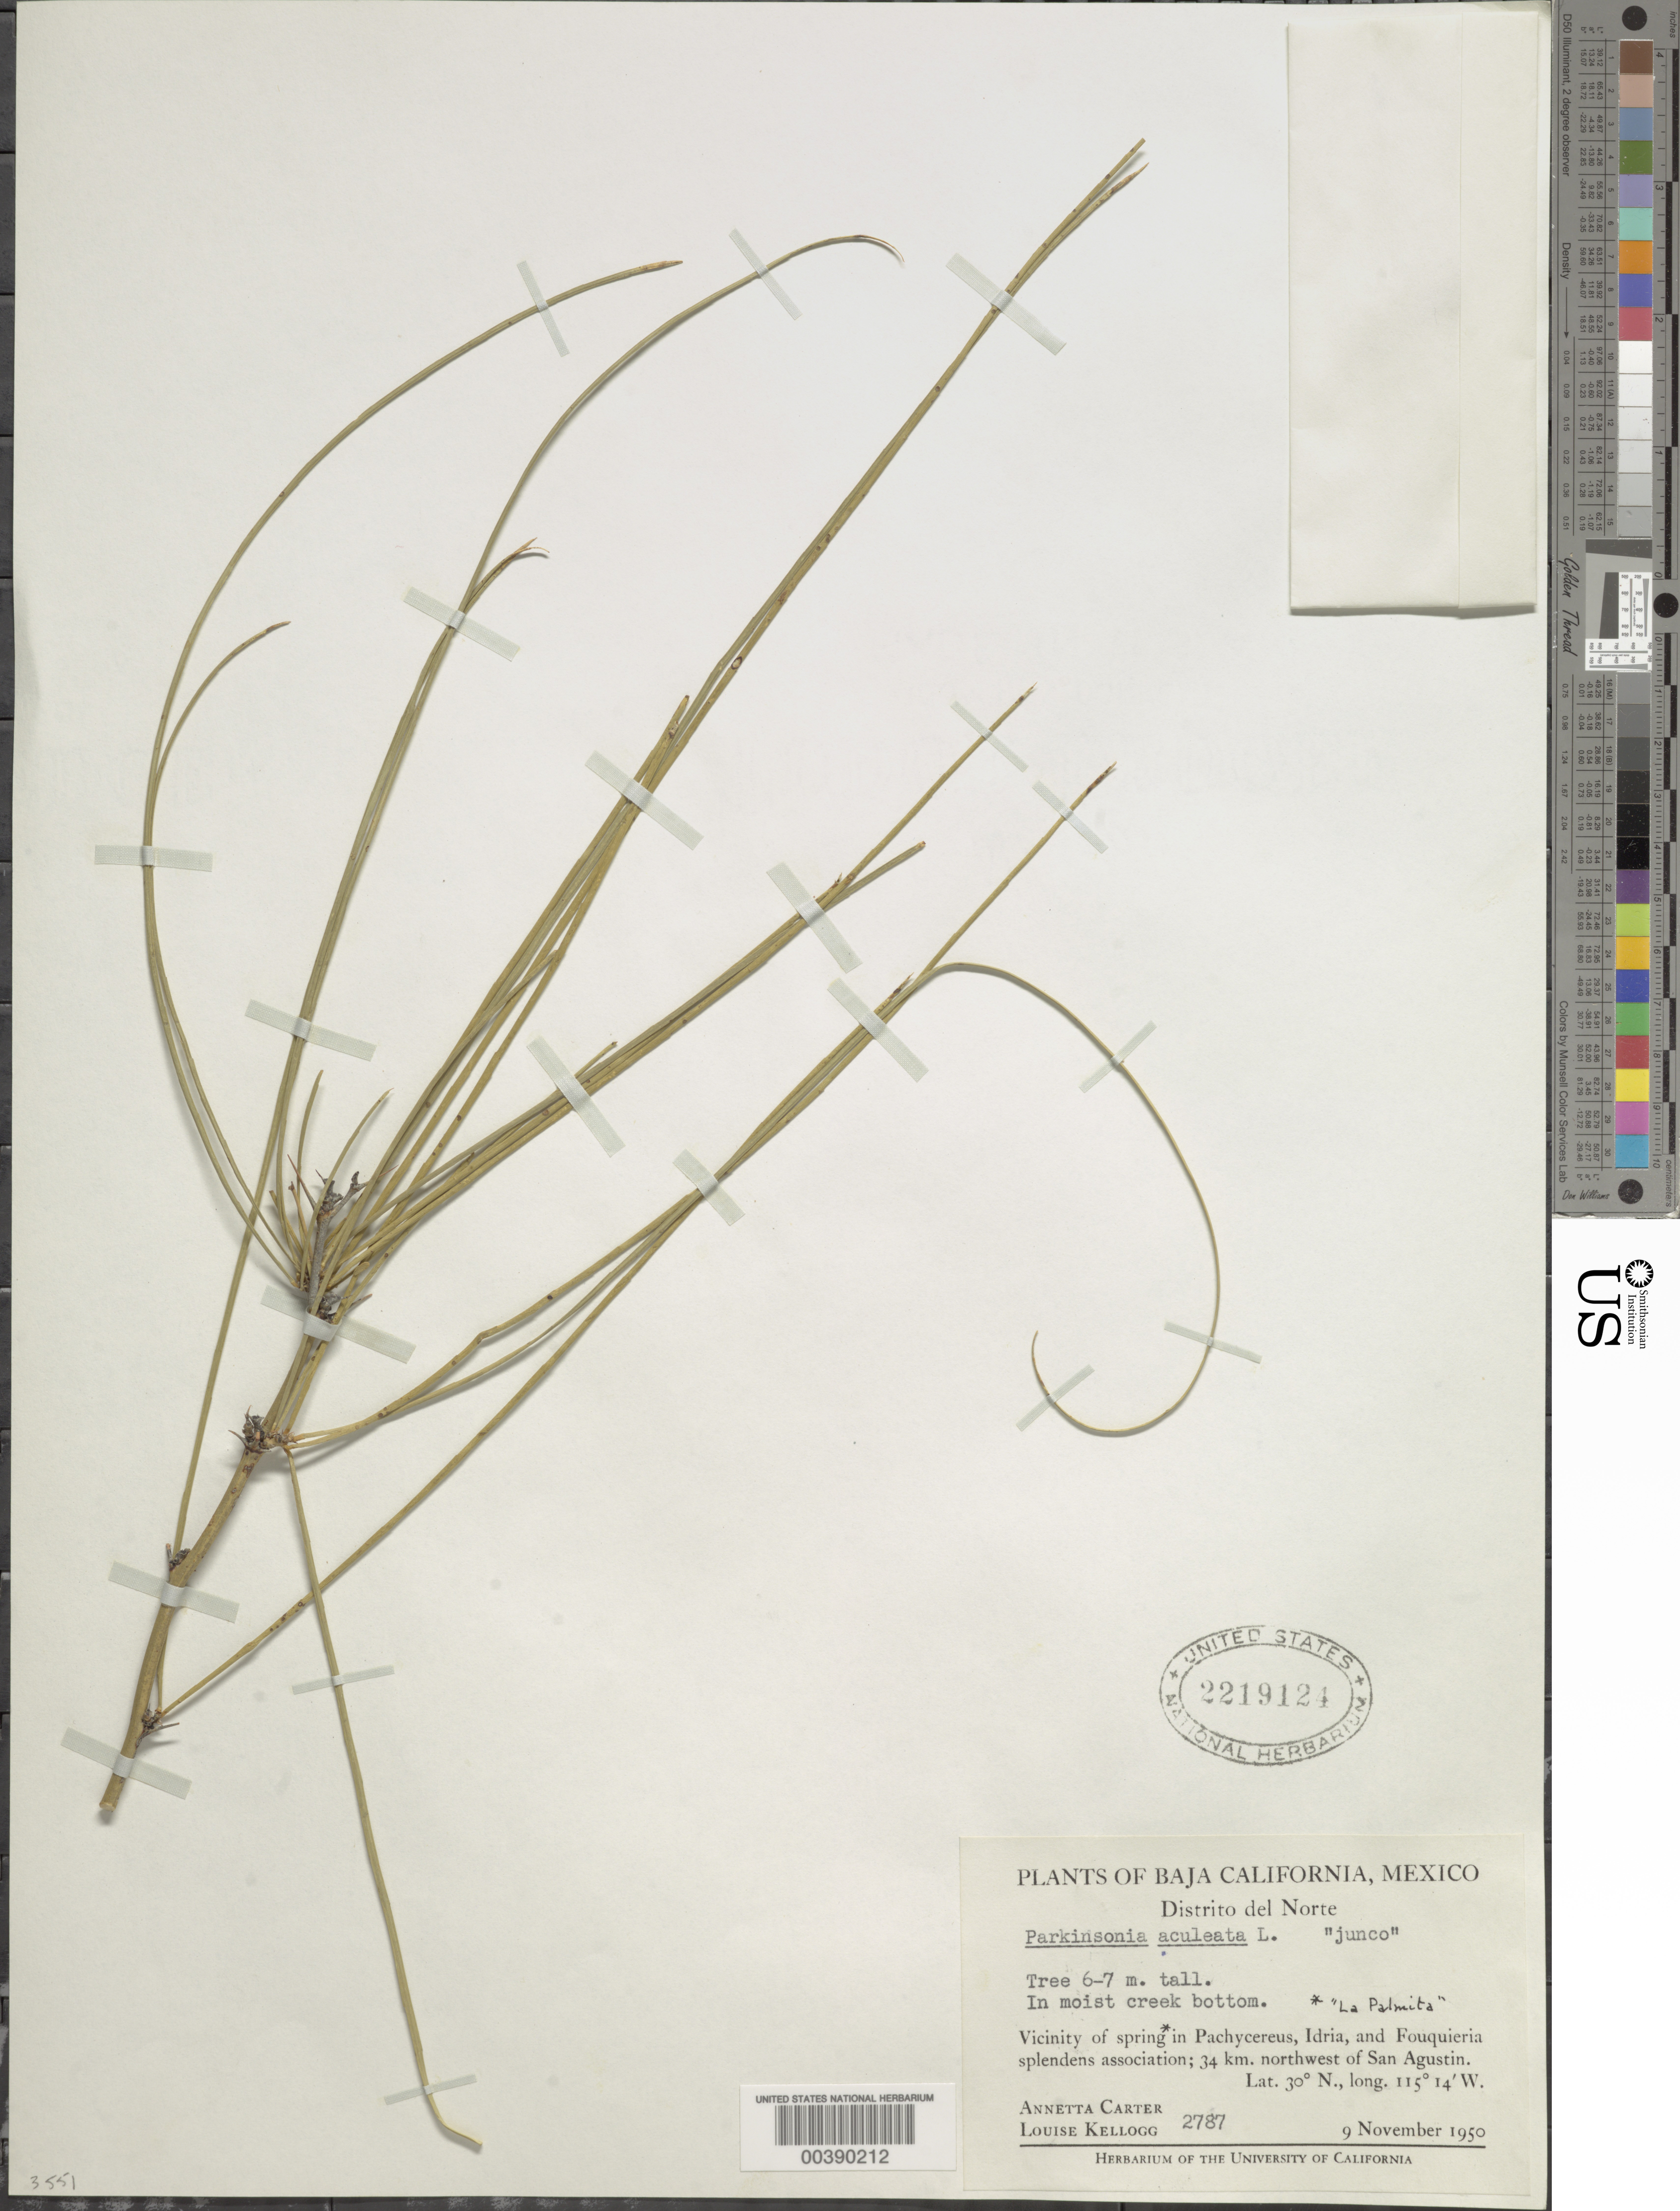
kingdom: Plantae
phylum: Tracheophyta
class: Magnoliopsida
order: Fabales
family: Fabaceae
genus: Parkinsonia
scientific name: Parkinsonia aculeata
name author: L.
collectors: A. M. Carter & L. Kellogg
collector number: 2787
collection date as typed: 09 Nov 1950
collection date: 1950-11-09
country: Mexico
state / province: Baja California Norte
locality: Norte dist. (?), vicinity of spring, "La Palmita", 34 km NW of San Agustin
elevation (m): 300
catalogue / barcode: US 2219124